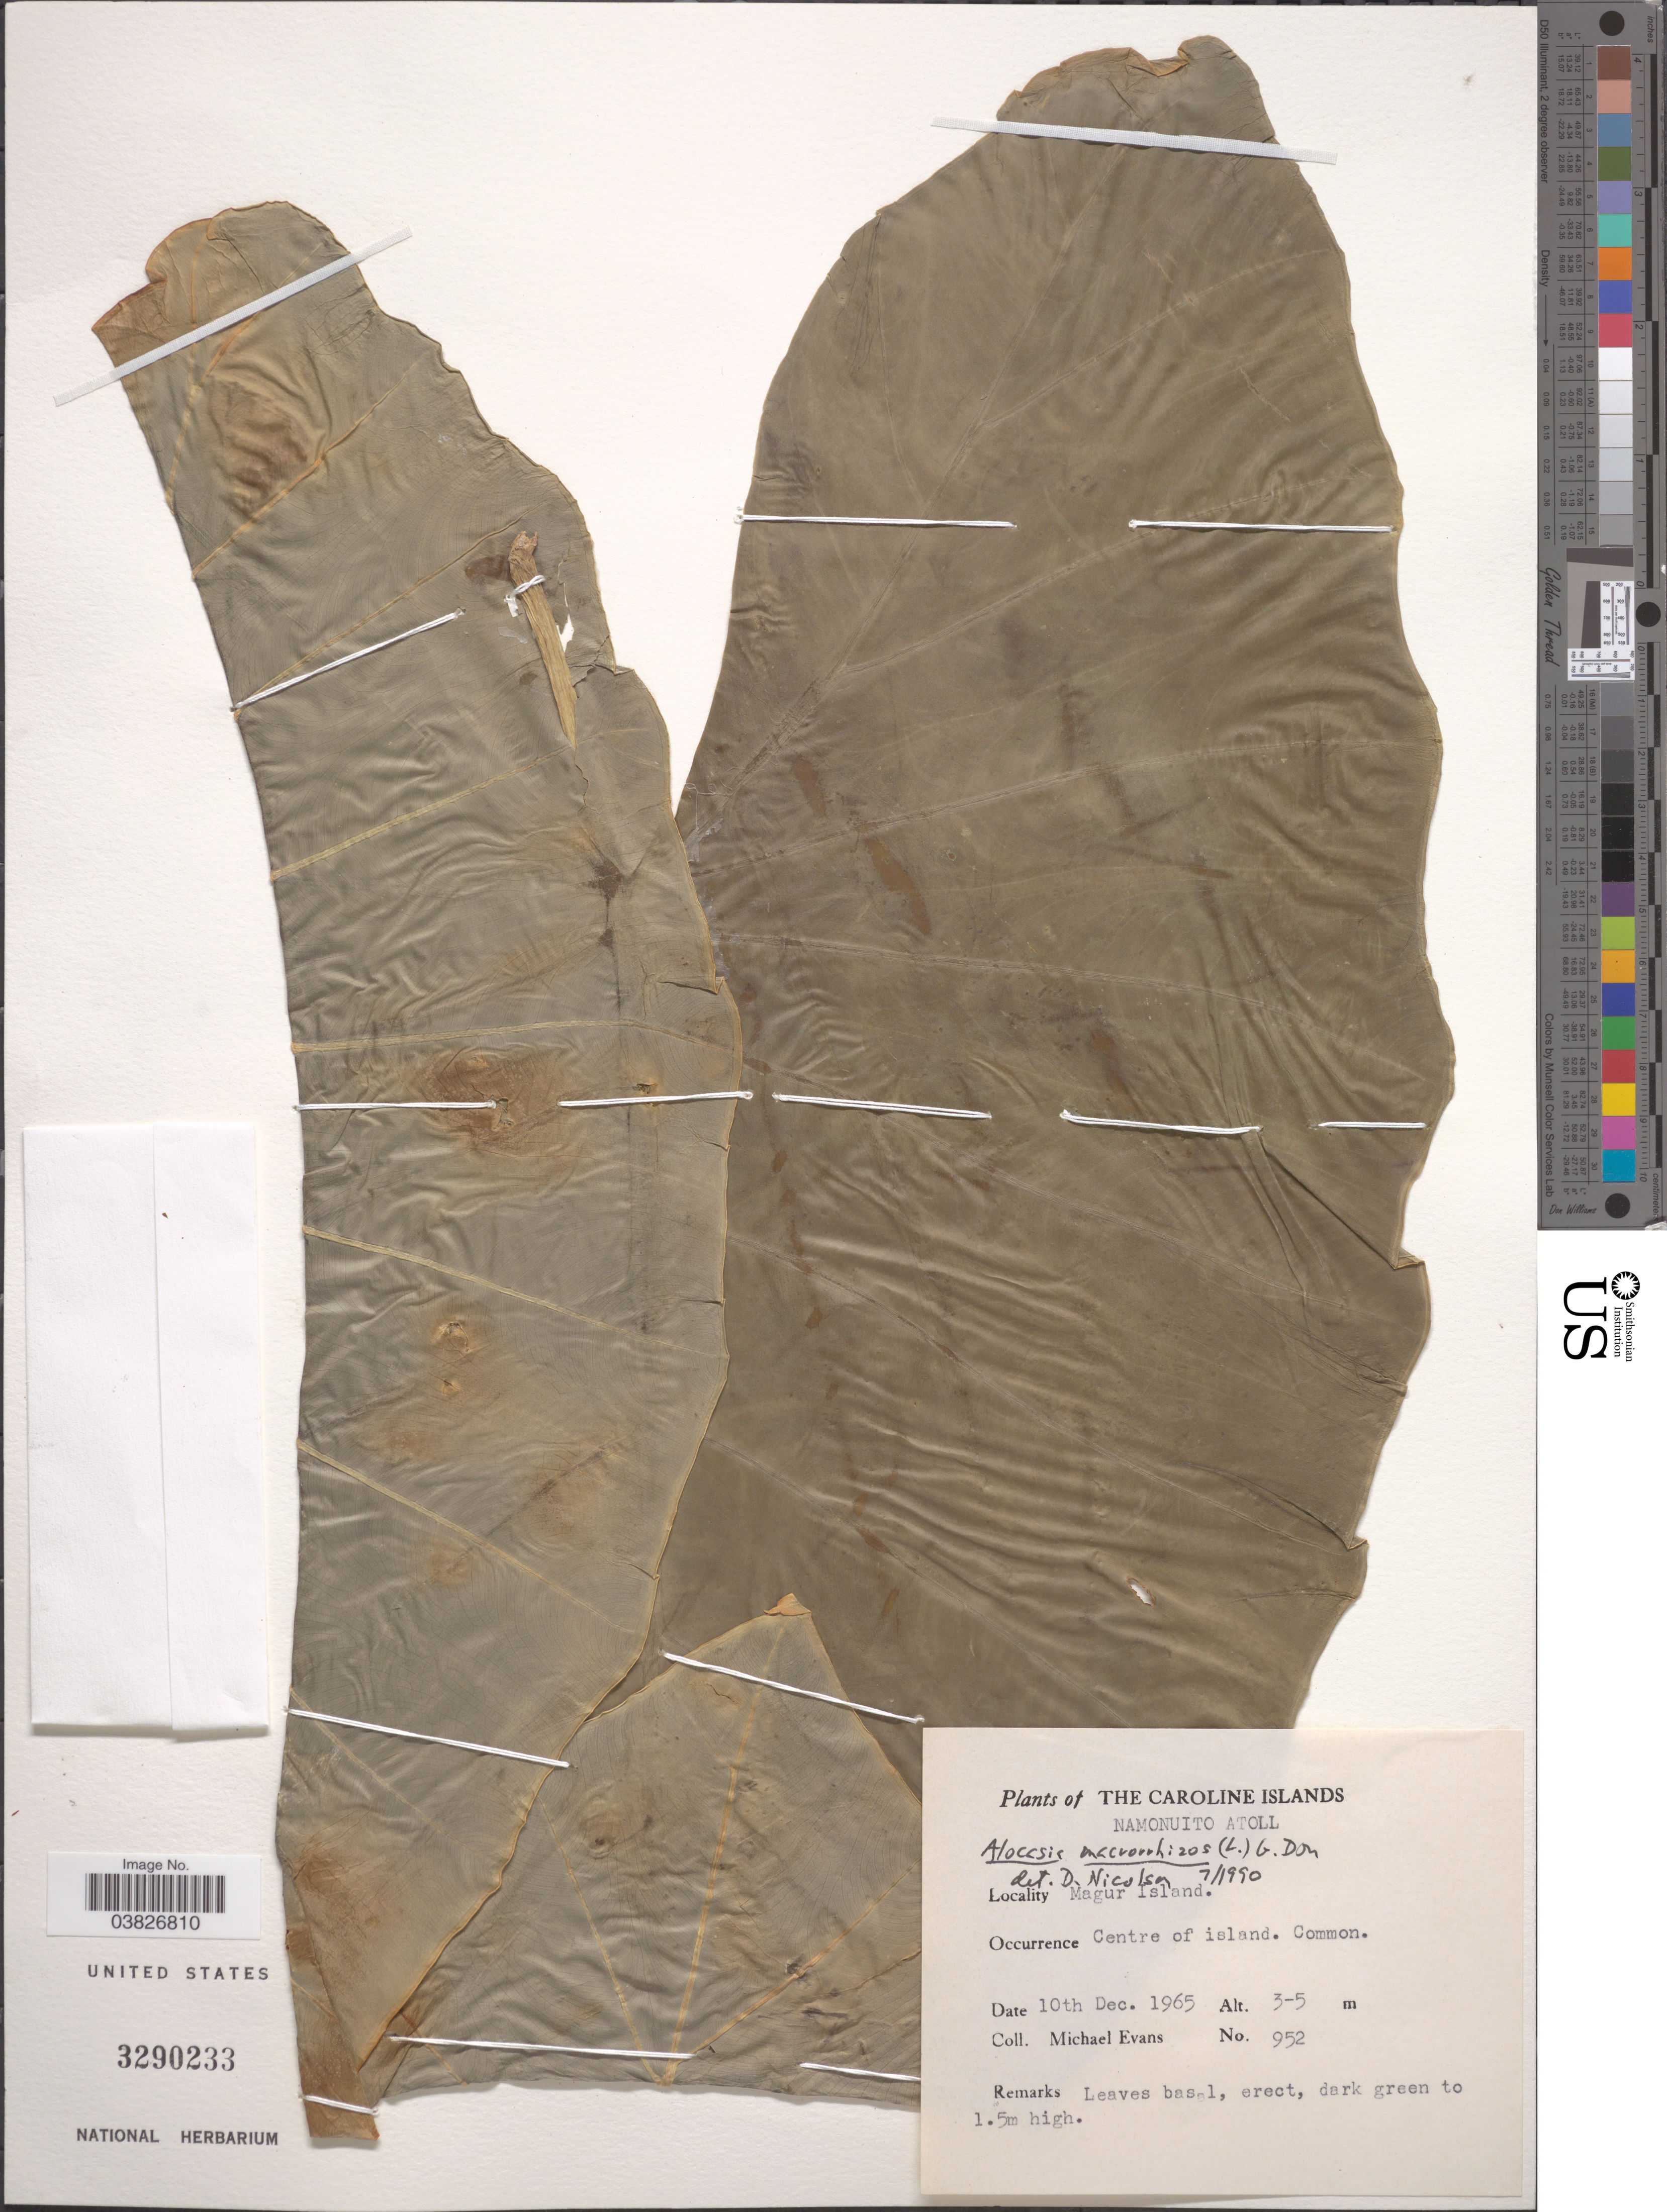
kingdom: Plantae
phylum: Tracheophyta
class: Liliopsida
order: Alismatales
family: Araceae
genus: Alocasia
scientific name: Alocasia macrorrhizos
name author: (L.) G. Don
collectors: M. Evans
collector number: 952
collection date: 1965-12-10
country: Micronesia, Federated States of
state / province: Truk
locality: Caroline Islands. Namonuito Atoll. Magur Island.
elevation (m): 3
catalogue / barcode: US 3290233